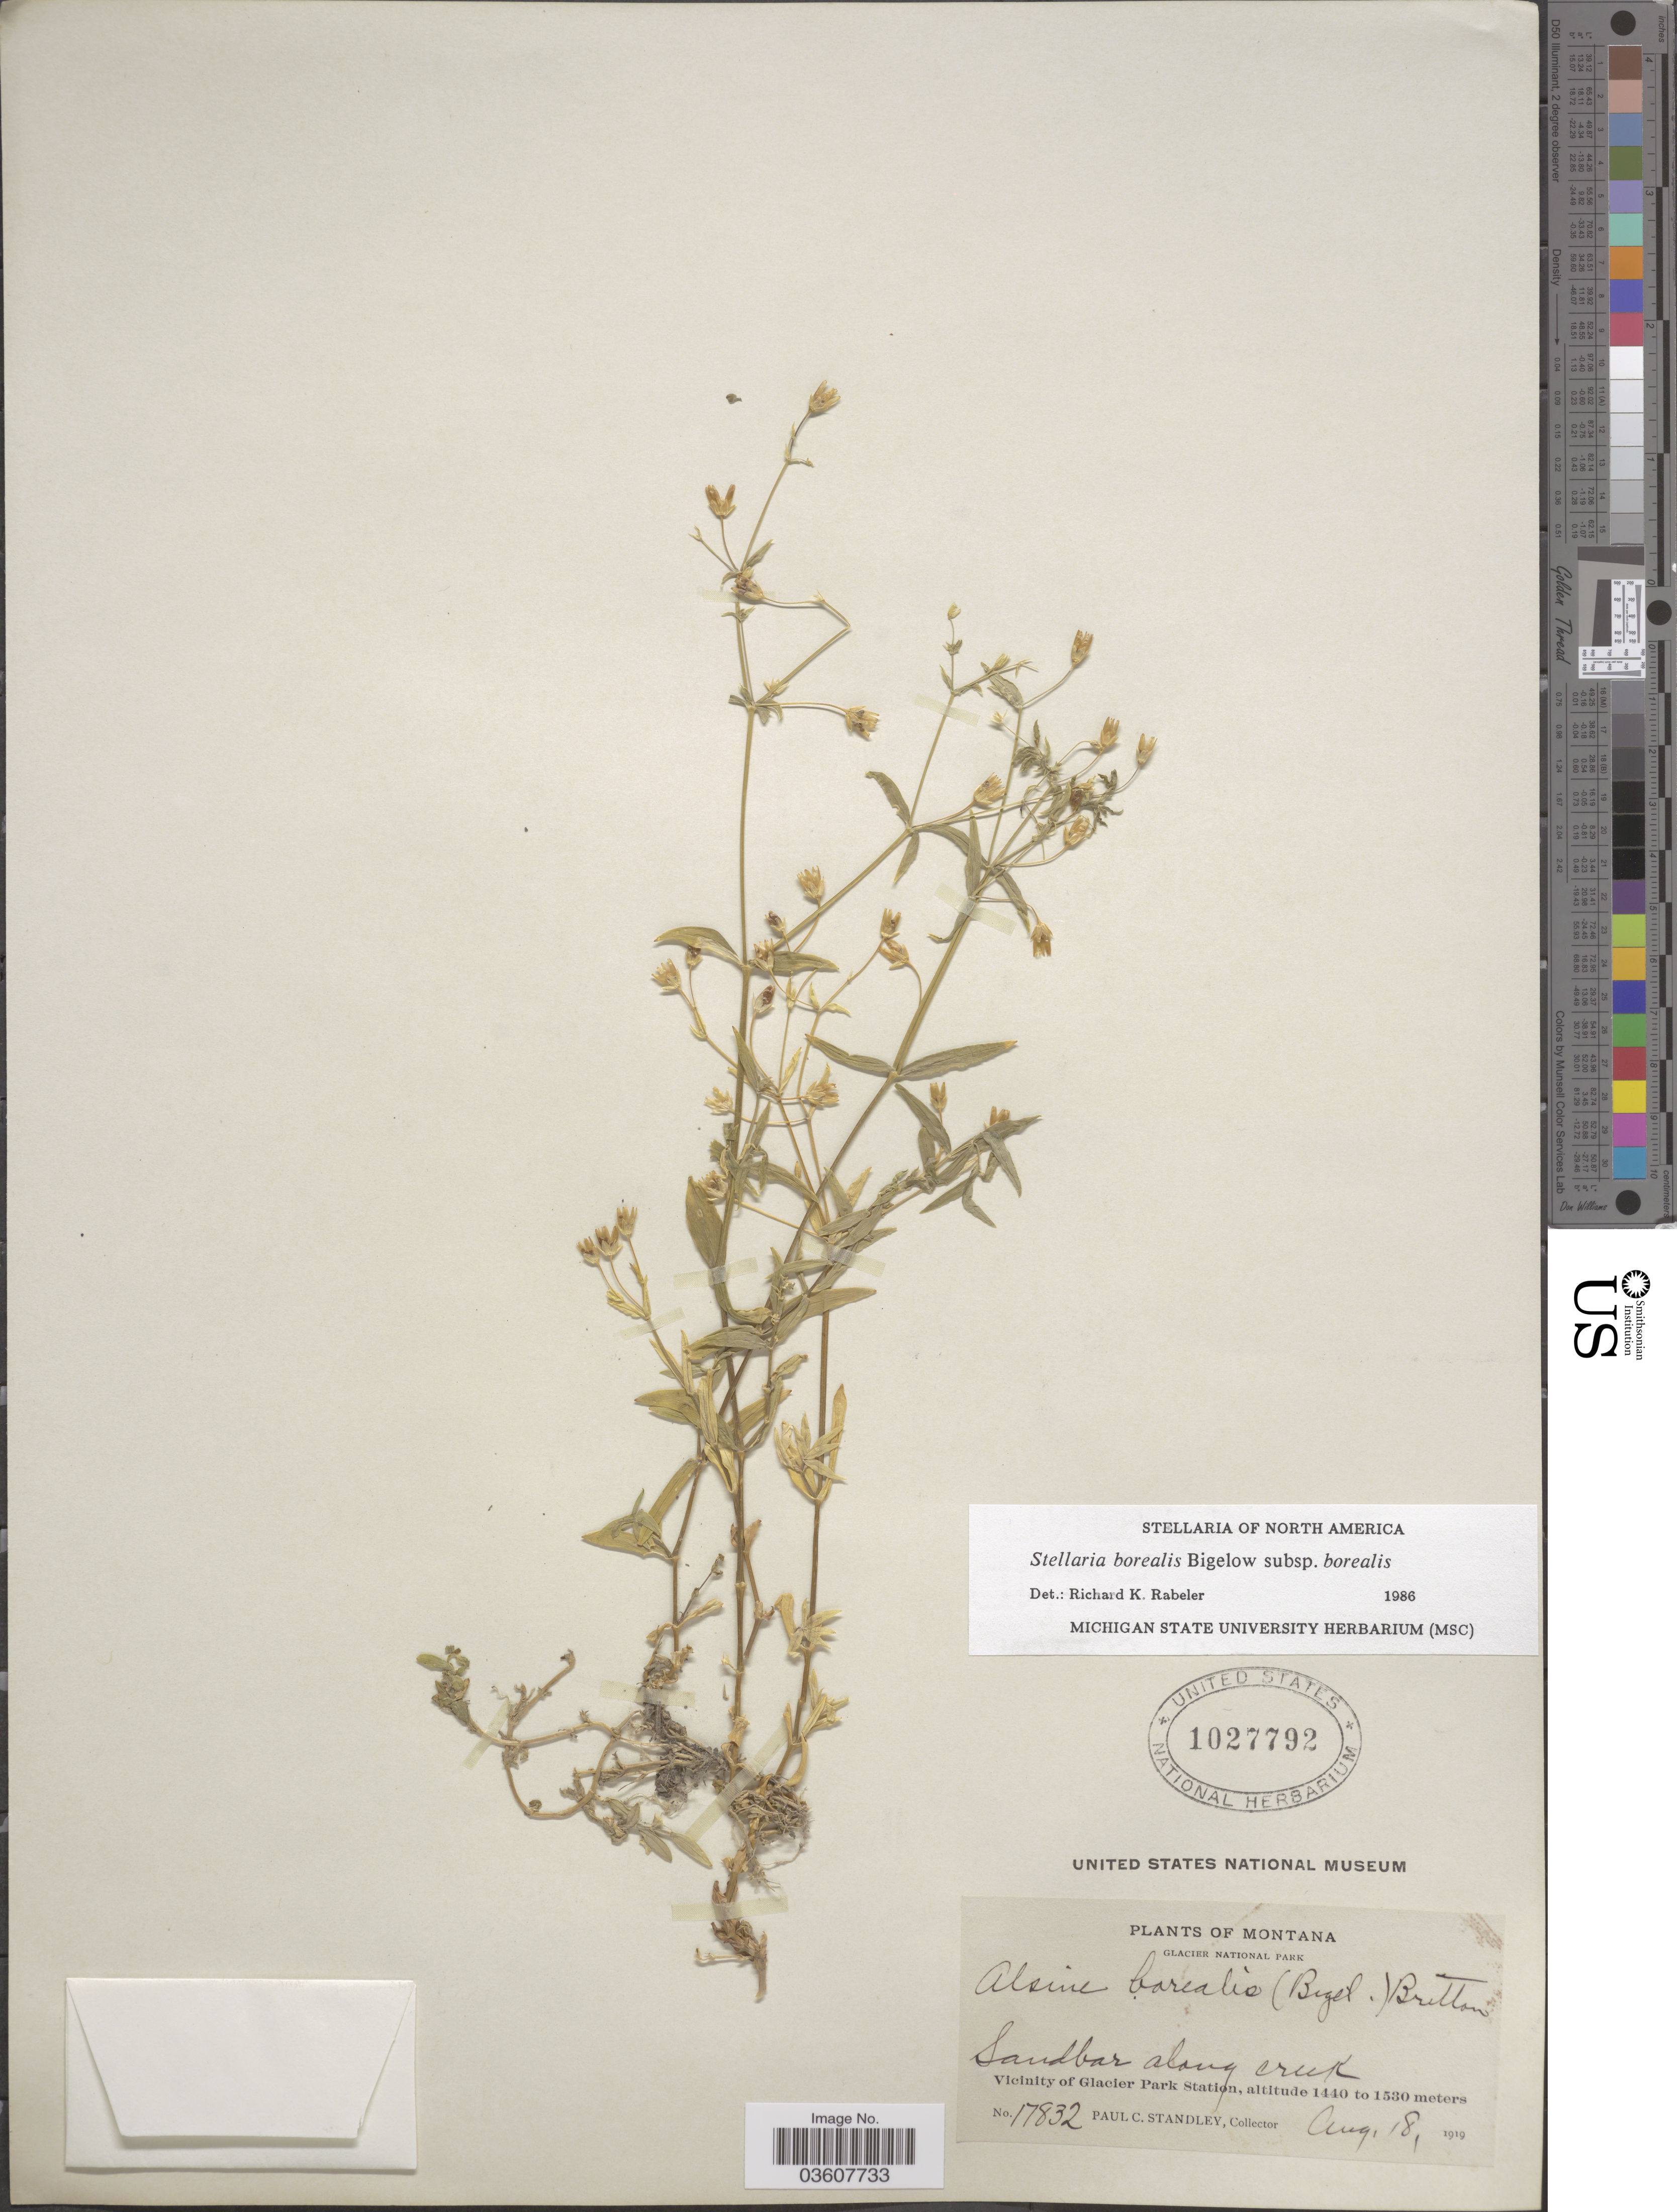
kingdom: Plantae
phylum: Tracheophyta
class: Magnoliopsida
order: Caryophyllales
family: Caryophyllaceae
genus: Stellaria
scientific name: Stellaria borealis subsp. borealis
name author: Bigelow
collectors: P. C. Standley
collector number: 17832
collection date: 1919-08-18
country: United States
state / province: Montana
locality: Glacier National Park. Sandbar along creek. Vicinity of Glacier Park Station.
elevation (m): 1440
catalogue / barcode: US 1027792